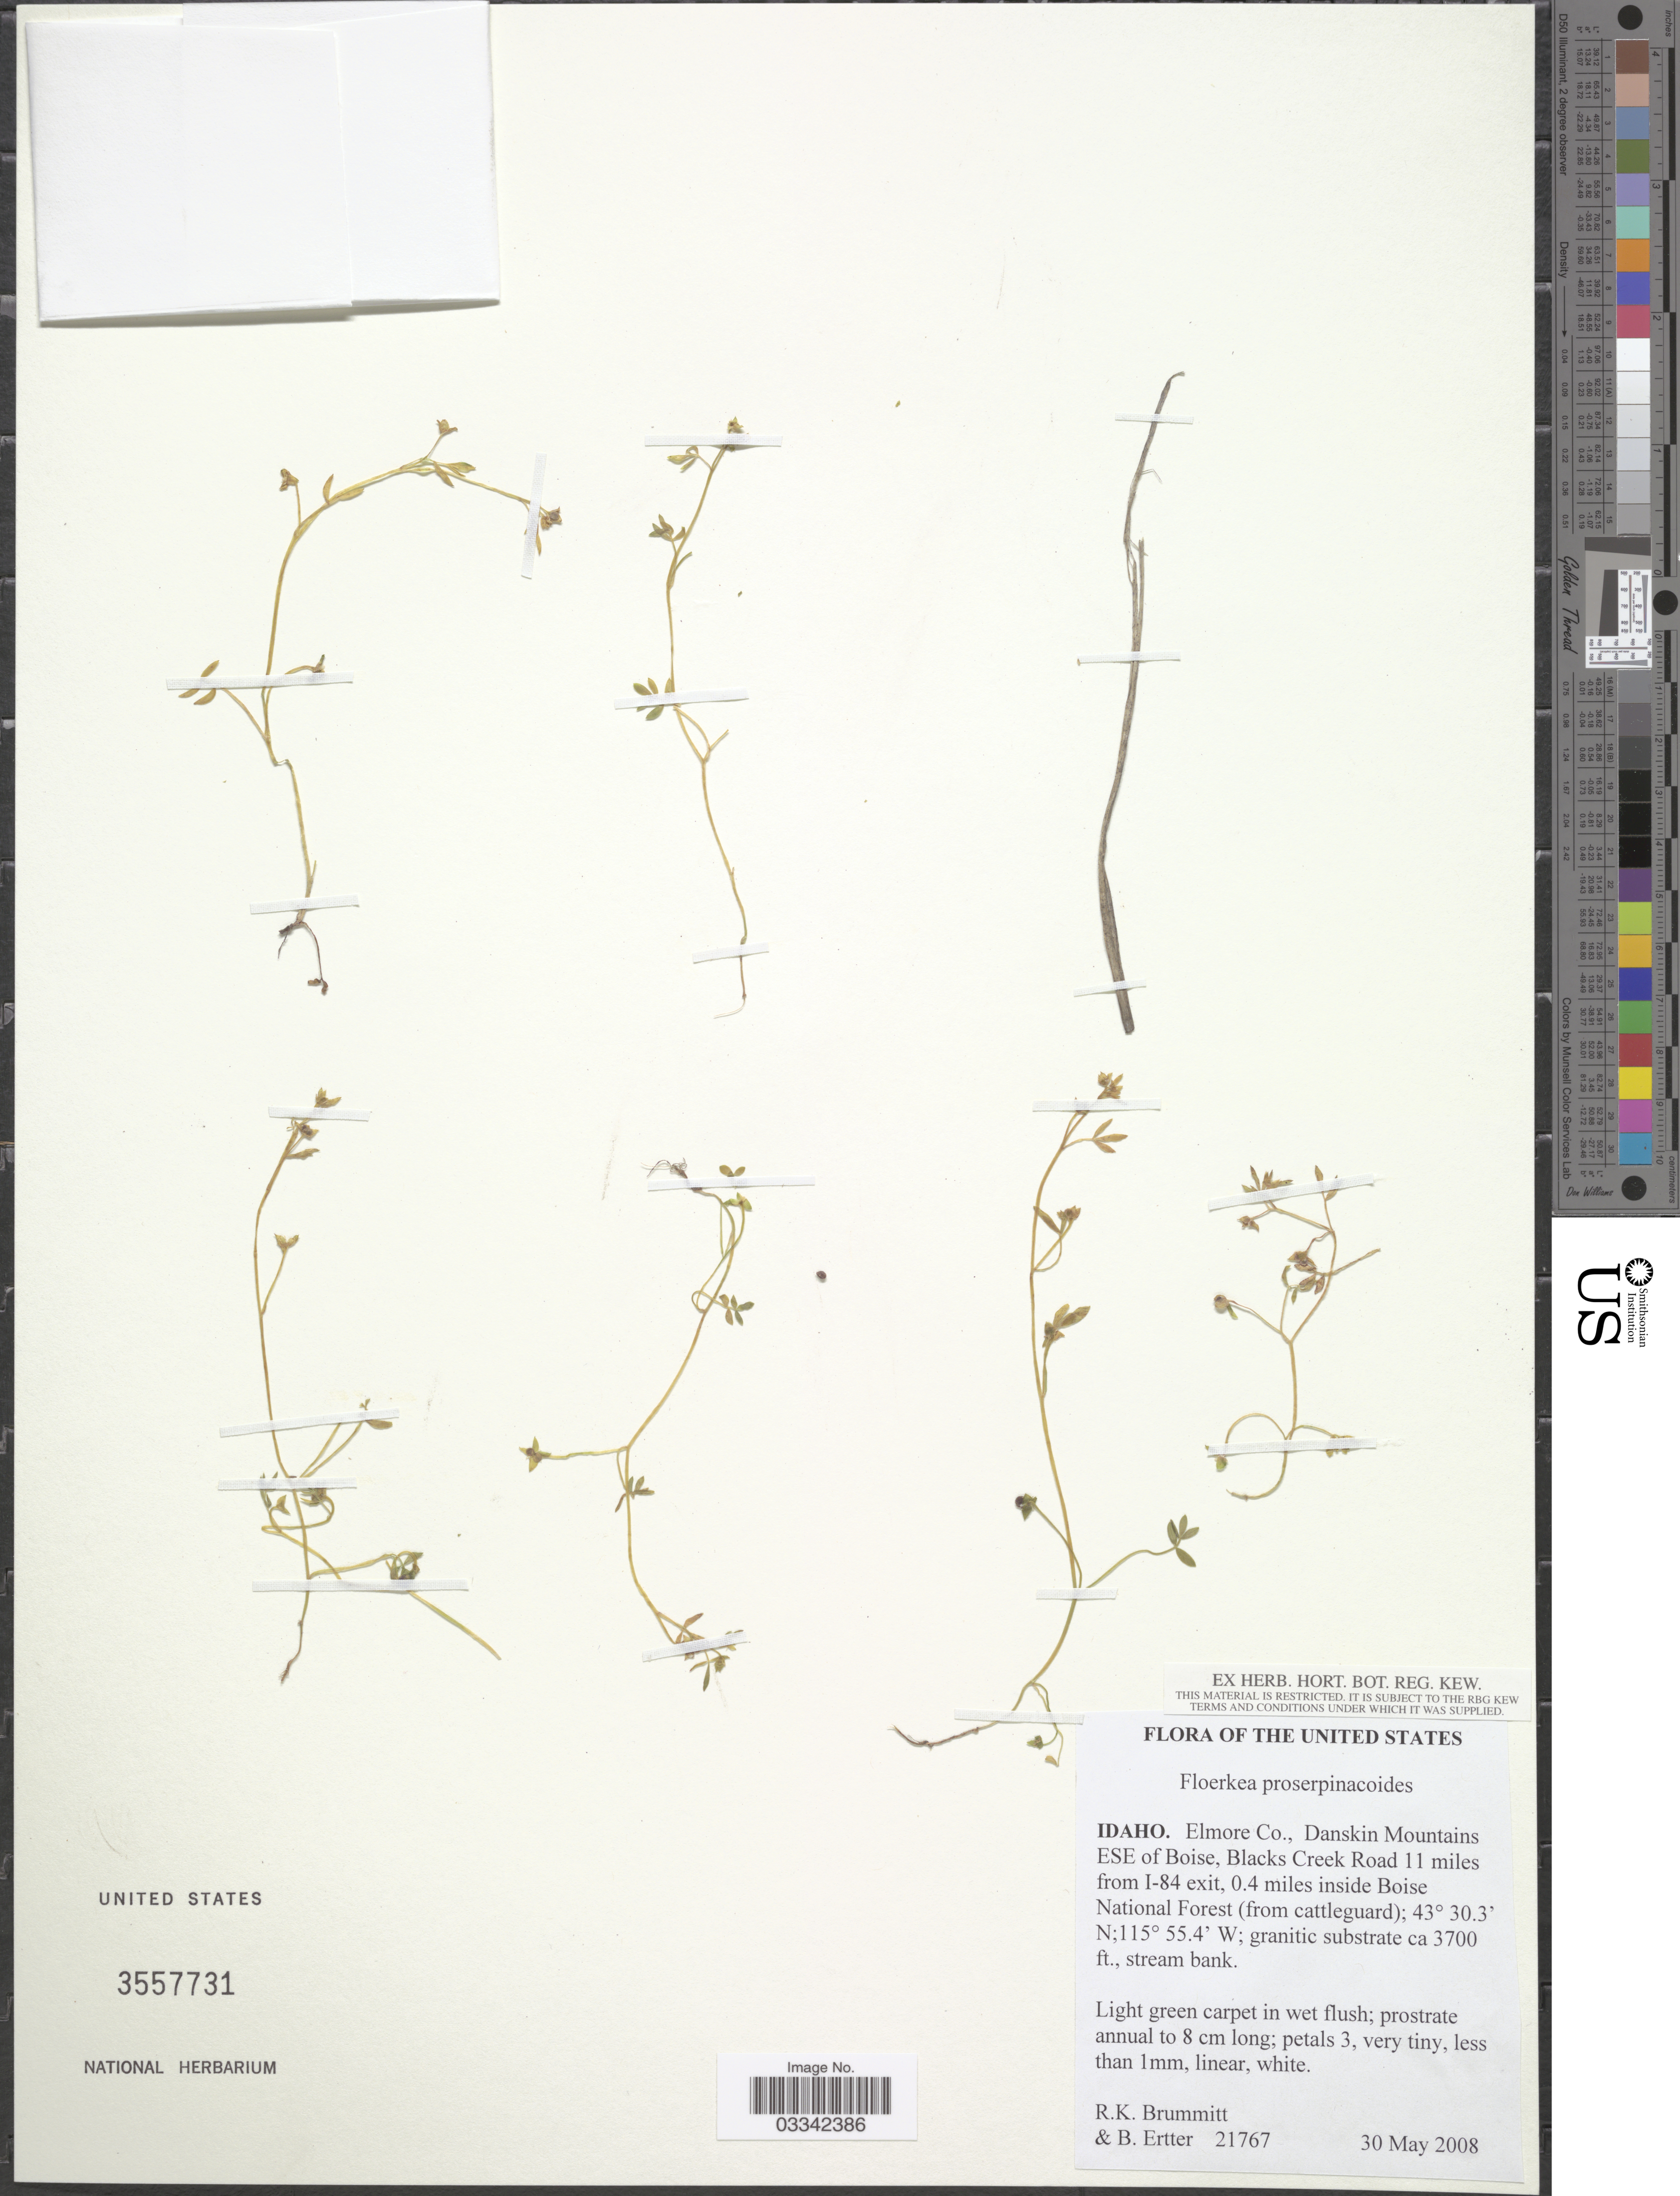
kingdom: Plantae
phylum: Tracheophyta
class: Magnoliopsida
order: Brassicales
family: Limnanthaceae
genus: Floerkea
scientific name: Floerkea proserpinacoides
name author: Willd.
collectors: R. K. Brummitt & B. Ertter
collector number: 21767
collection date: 2008-05-30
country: United States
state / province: Idaho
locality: Elmore Co., Danskin Mountains ESE of Boise, Blacks Creek Road 11 miles from I-84 exit, 0.4 miles inside Boise National Forest (from cattleguard).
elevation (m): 1128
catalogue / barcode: US 3557731